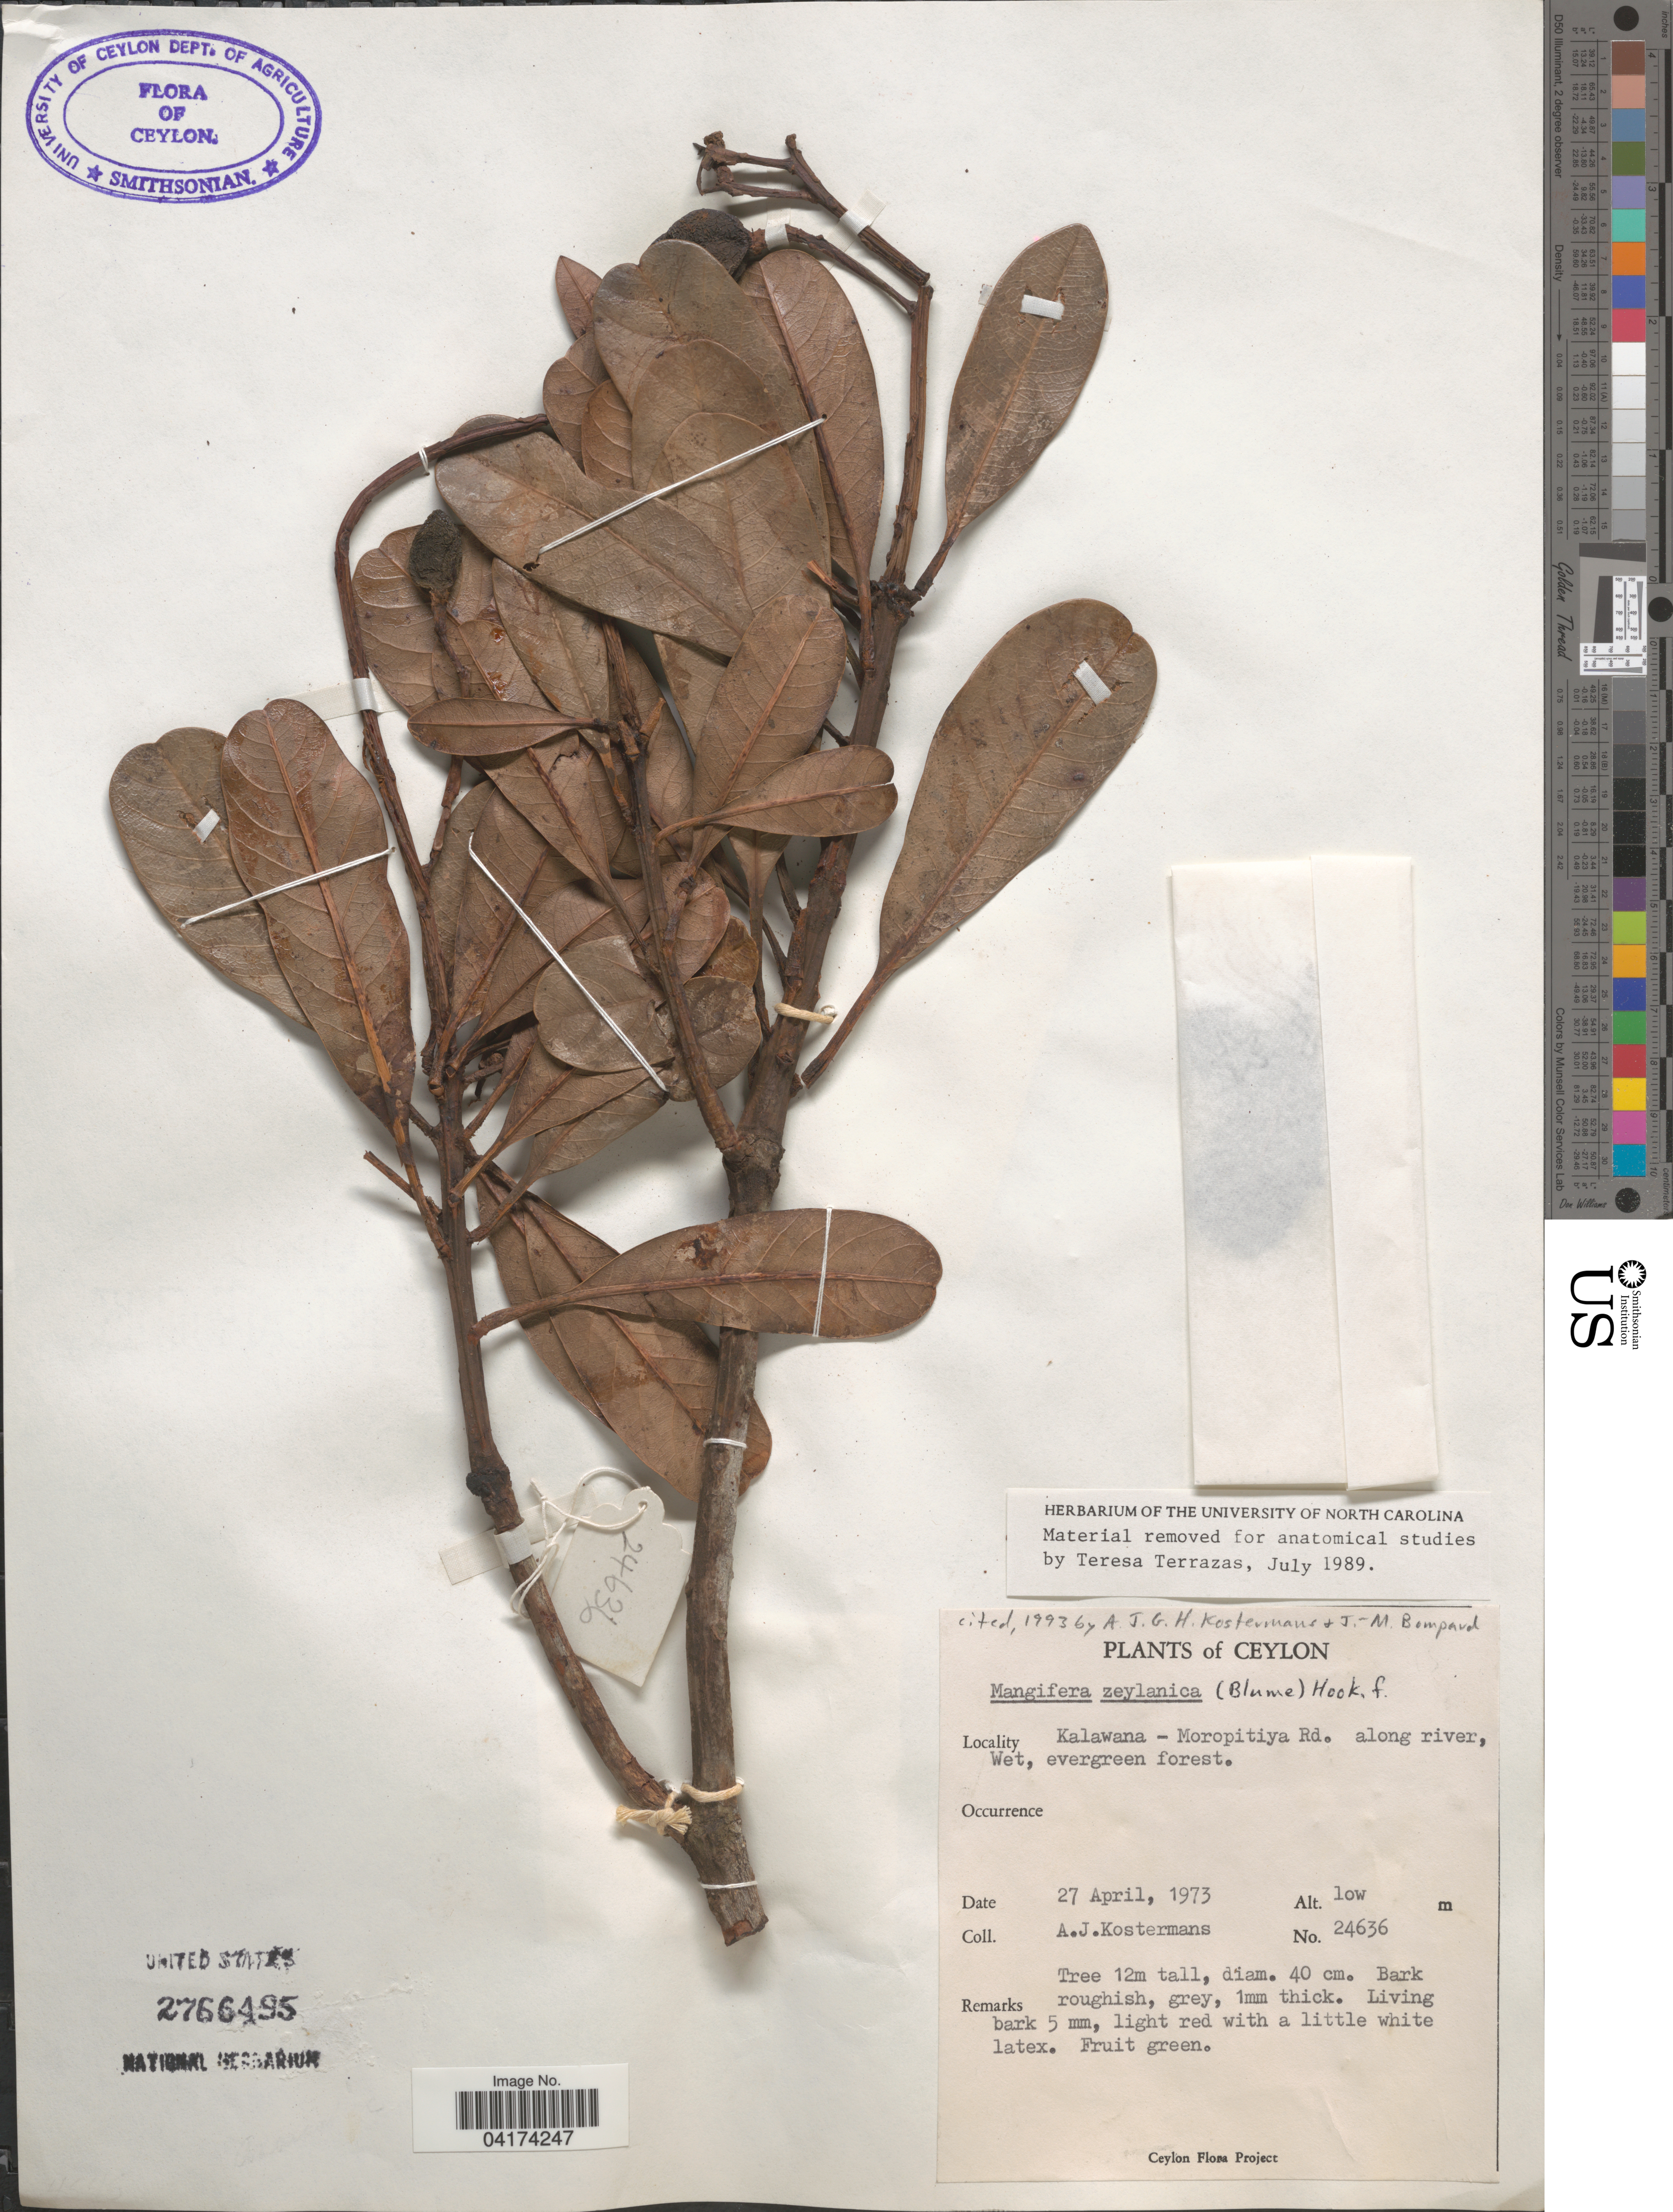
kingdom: Plantae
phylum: Tracheophyta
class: Magnoliopsida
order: Sapindales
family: Anacardiaceae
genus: Mangifera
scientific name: Mangifera zeylanica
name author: (Blume) Hook. f.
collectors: A. J. G. Kostermans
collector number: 24636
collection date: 1973-04-27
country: Sri Lanka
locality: Ceylon. Kalawana - Moropitiya Rd. along river.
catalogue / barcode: US 2766495